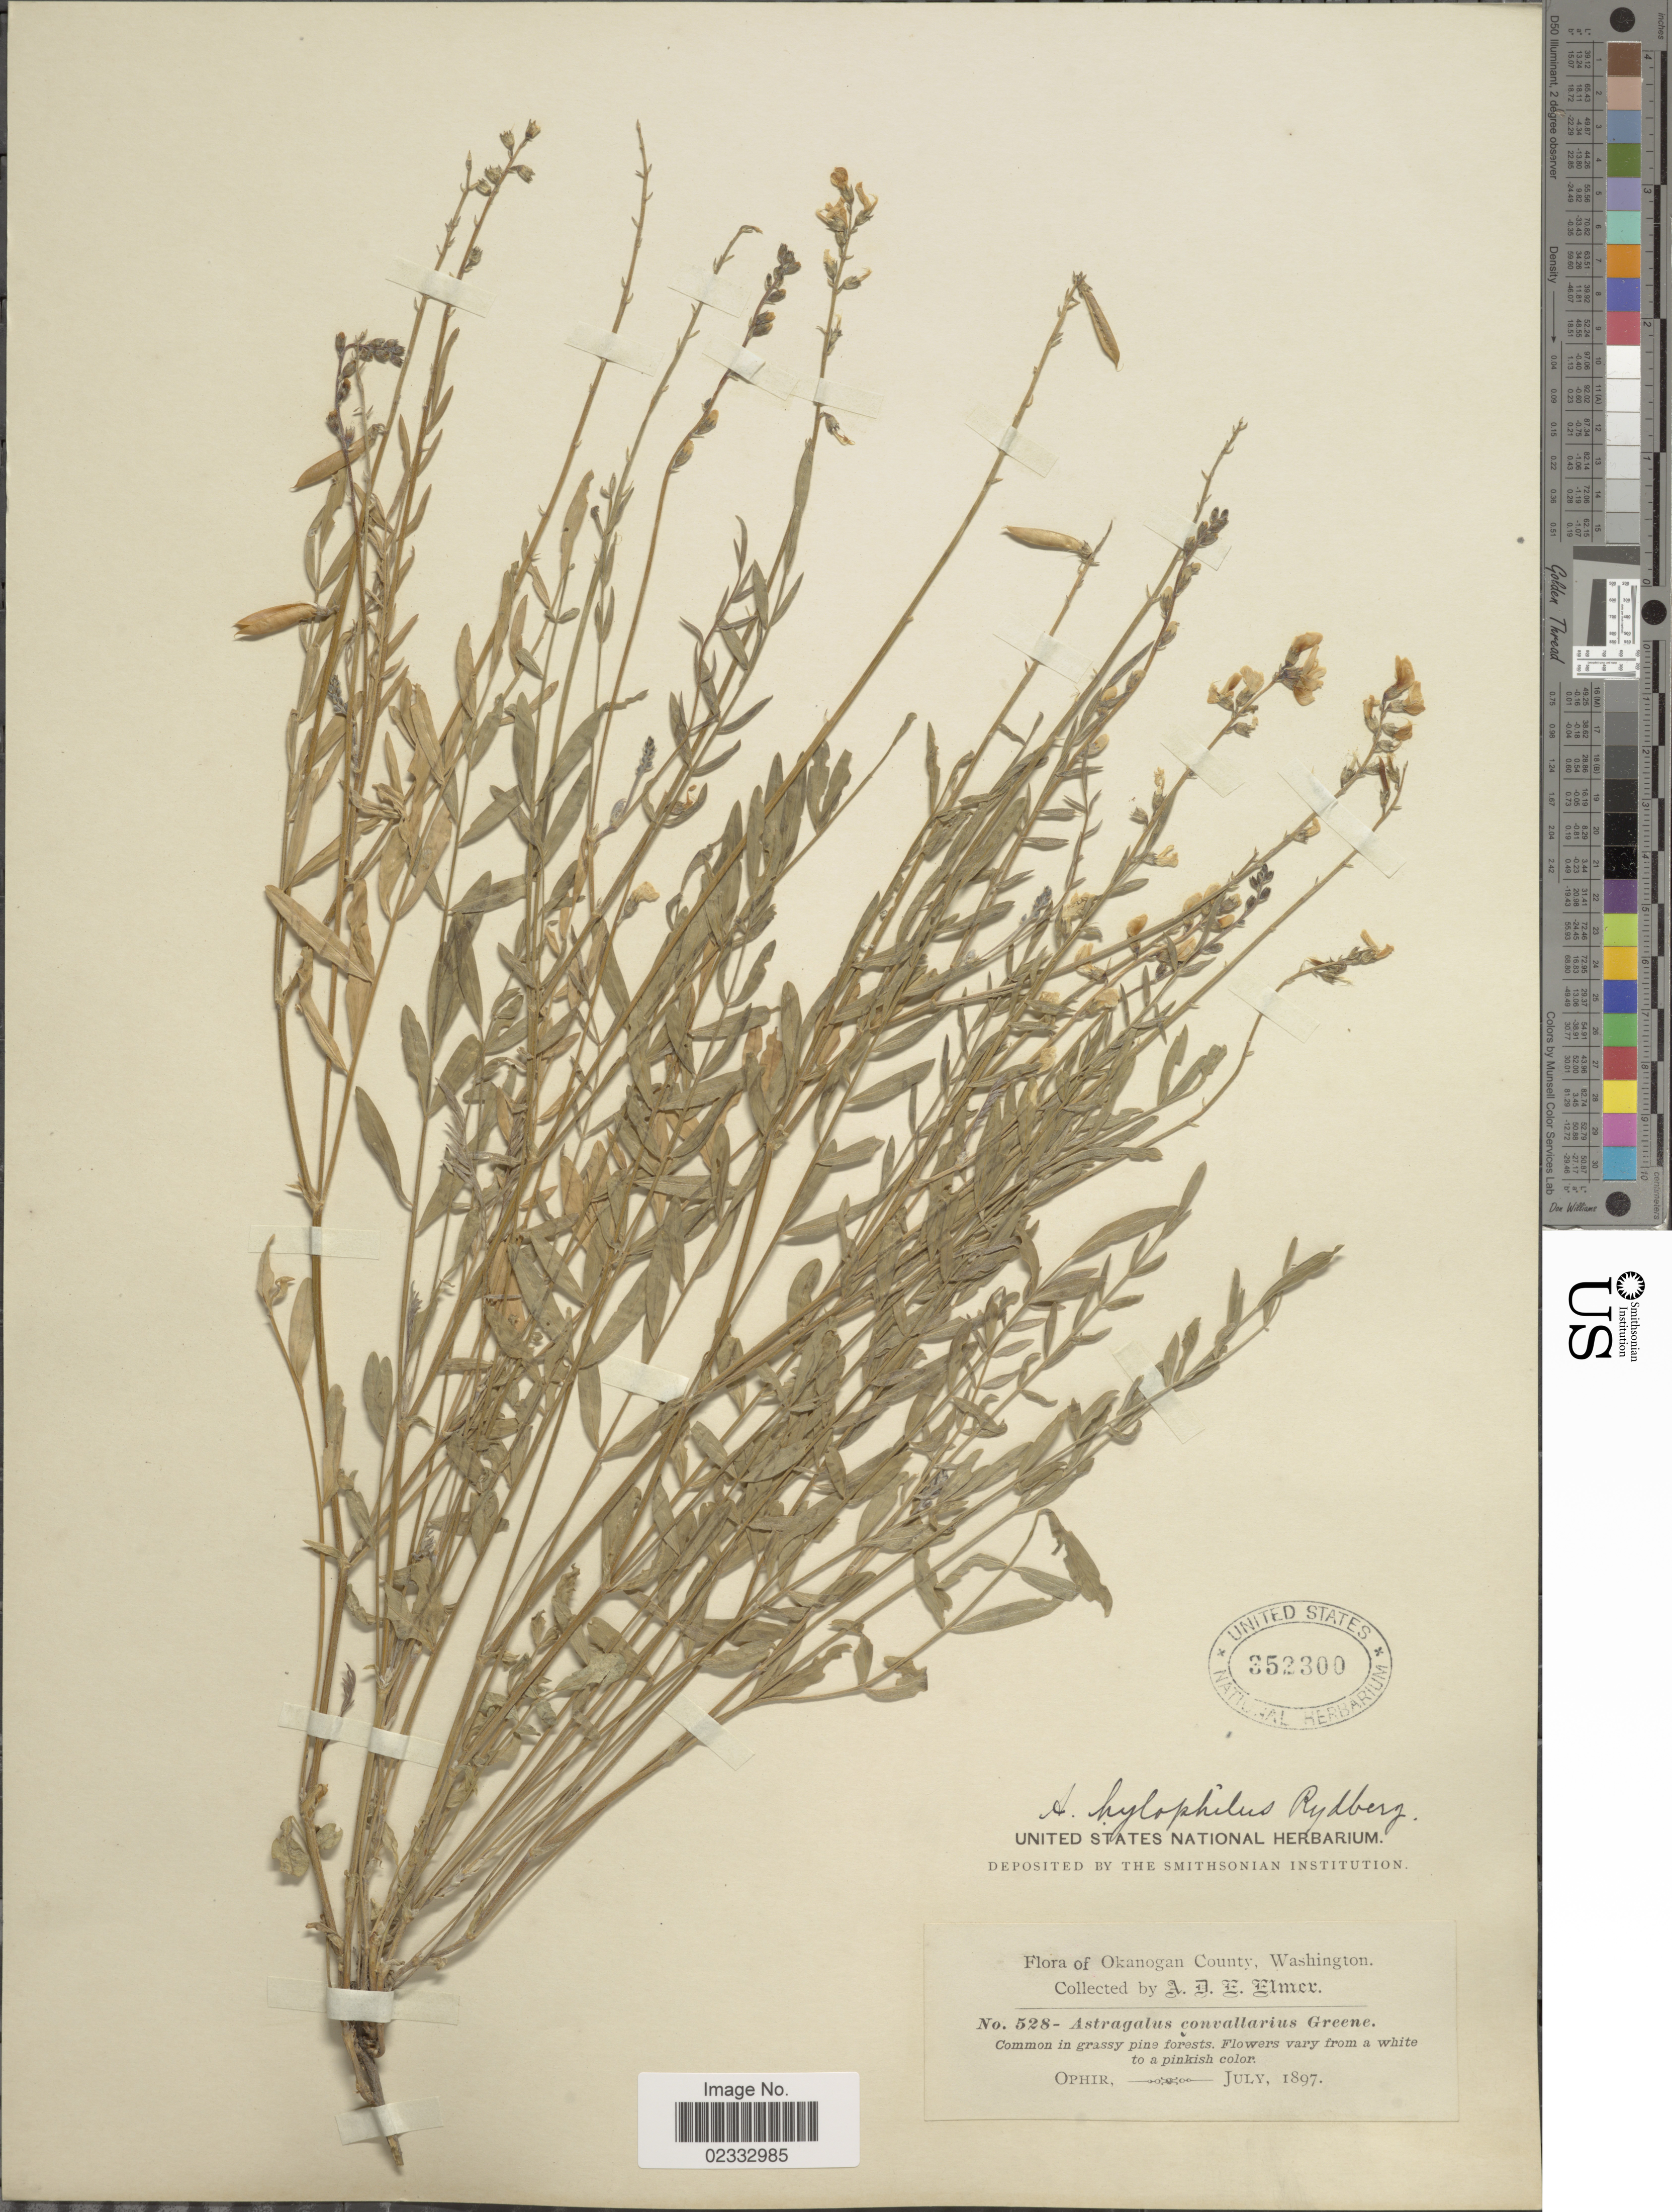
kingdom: Plantae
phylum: Tracheophyta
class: Magnoliopsida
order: Fabales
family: Fabaceae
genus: Astragalus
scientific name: Astragalus miser var. hylophilus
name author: (Rydb.) Barneby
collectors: A. D. E. Elmer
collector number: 528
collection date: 1897-07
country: United States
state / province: Washington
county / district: Okanogan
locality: Washington, Okanogan County, Ophir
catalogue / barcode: US 352300